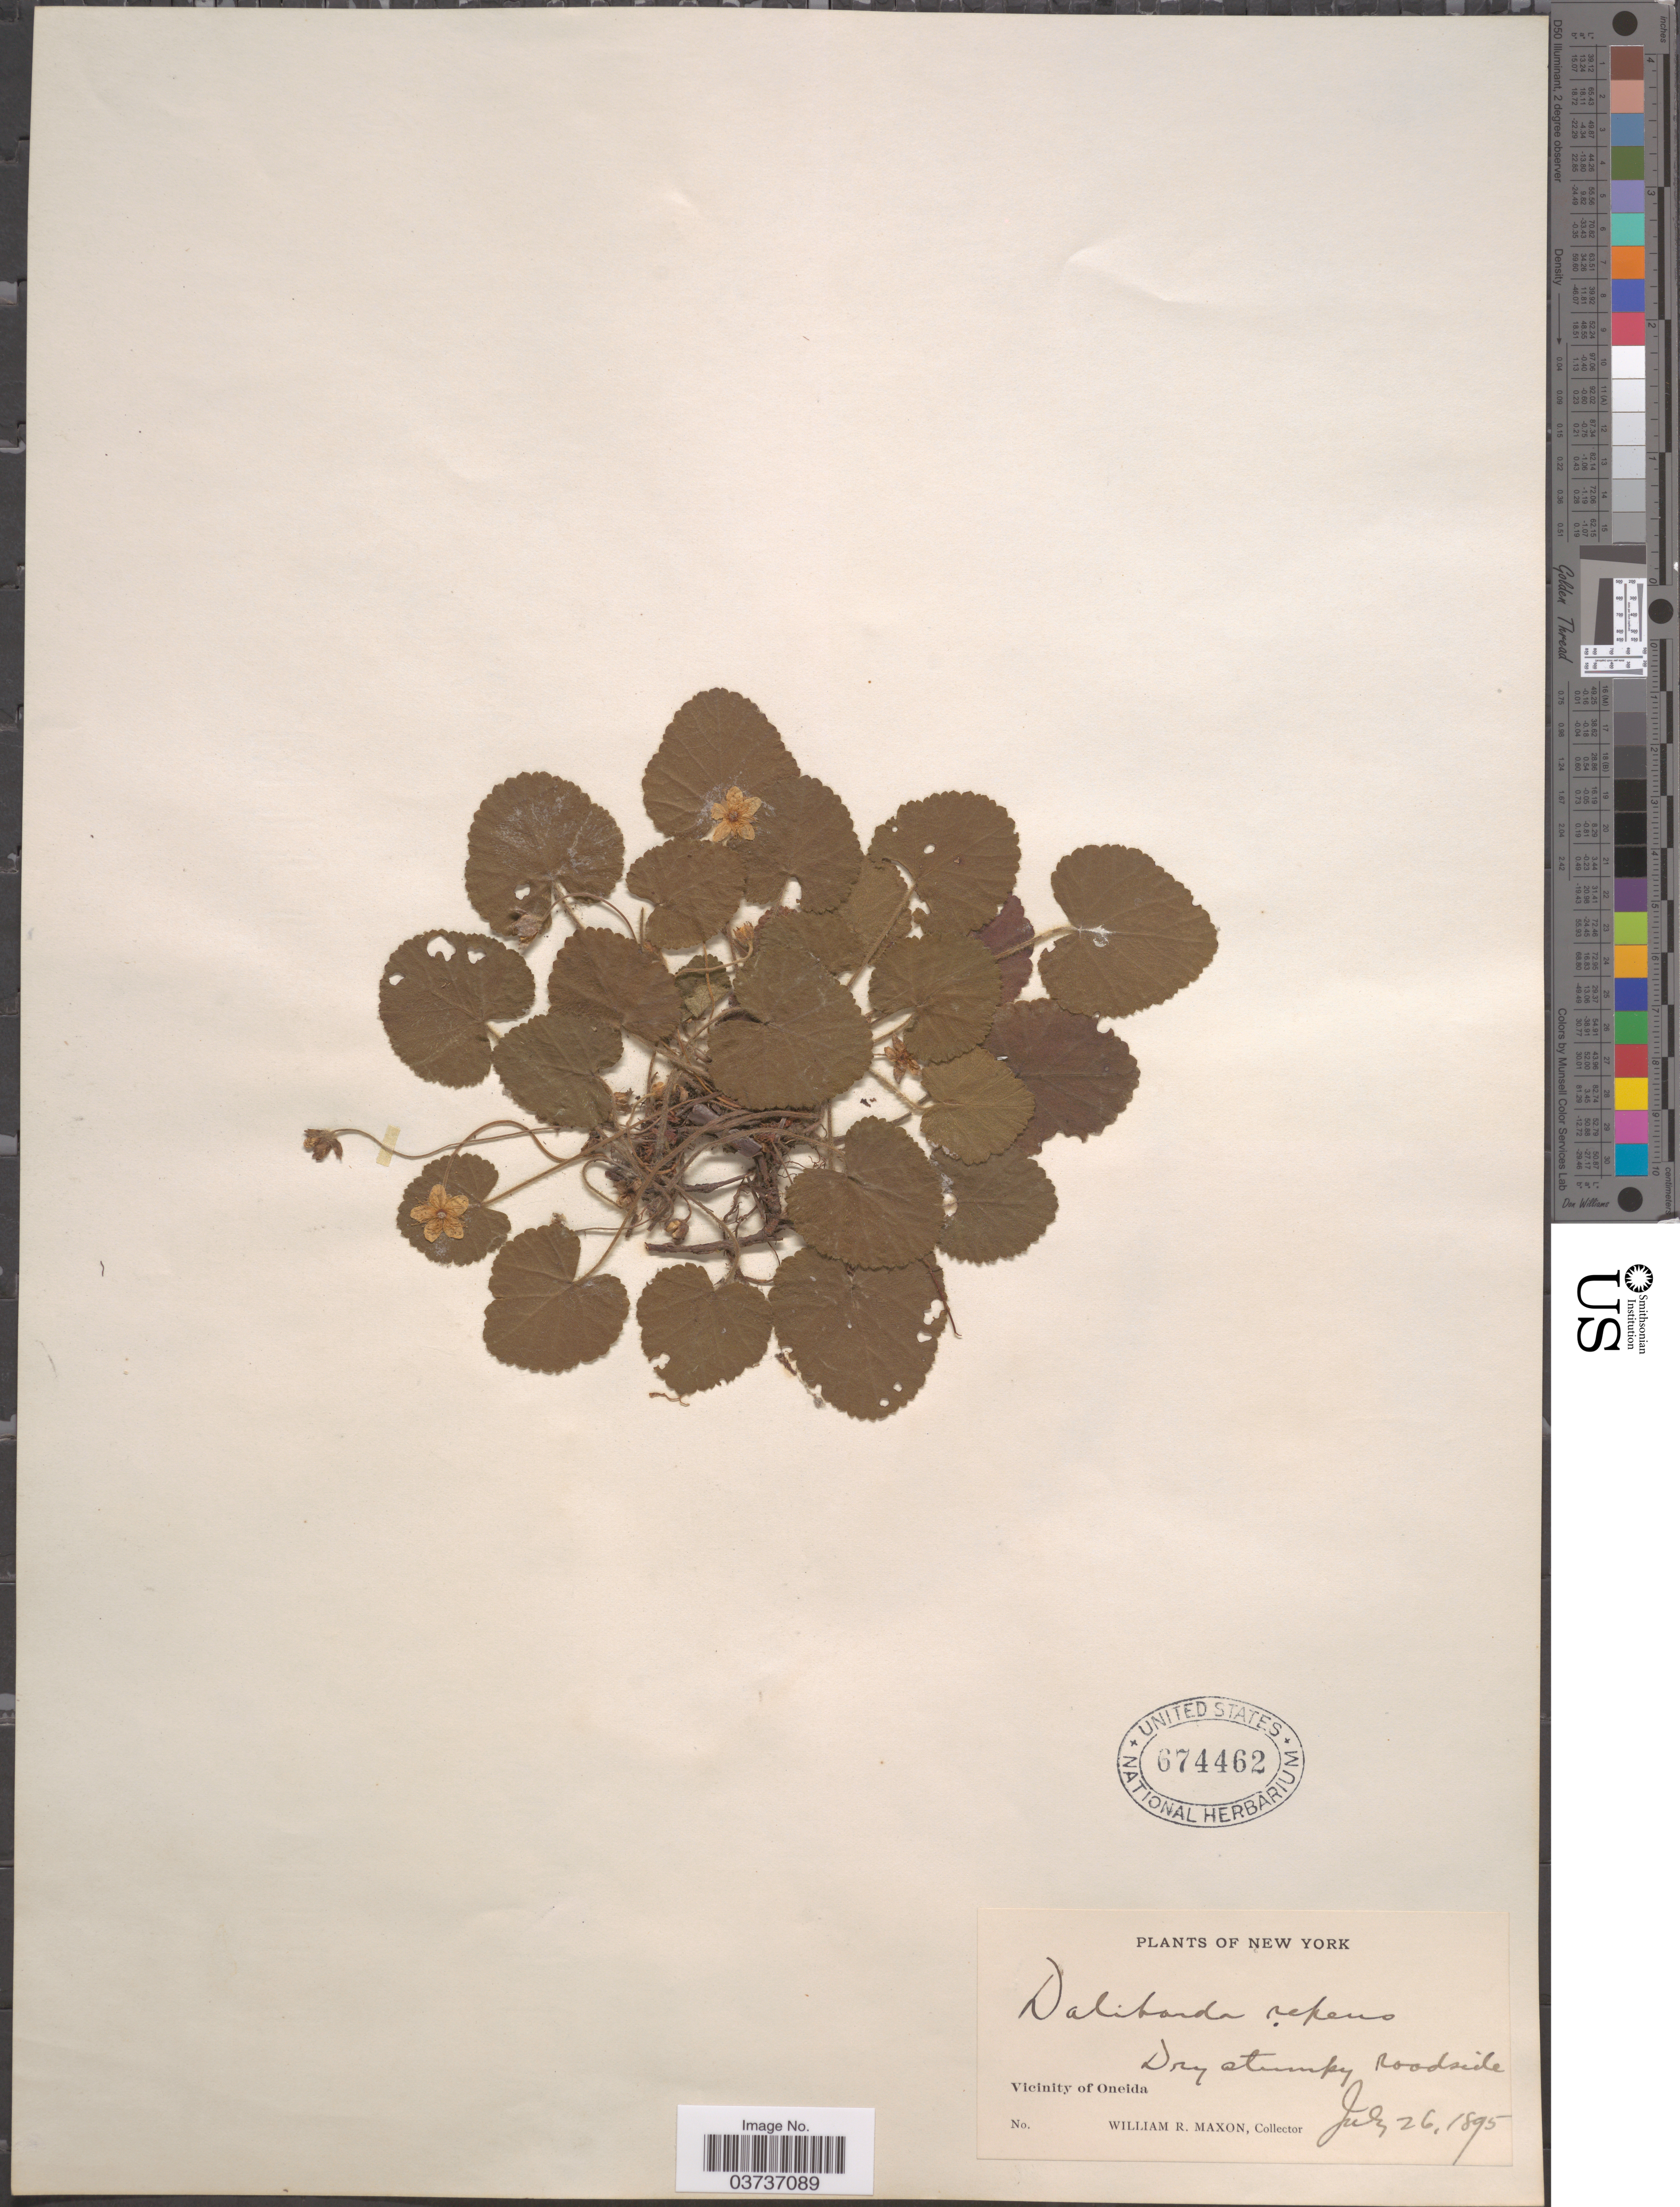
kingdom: Plantae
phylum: Tracheophyta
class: Magnoliopsida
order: Rosales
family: Rosaceae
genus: Dalibarda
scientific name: Dalibarda repens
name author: L.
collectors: W. R. Maxon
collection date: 1895-07-26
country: United States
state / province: New York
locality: Vicinity of Oneida.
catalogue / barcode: US 674462